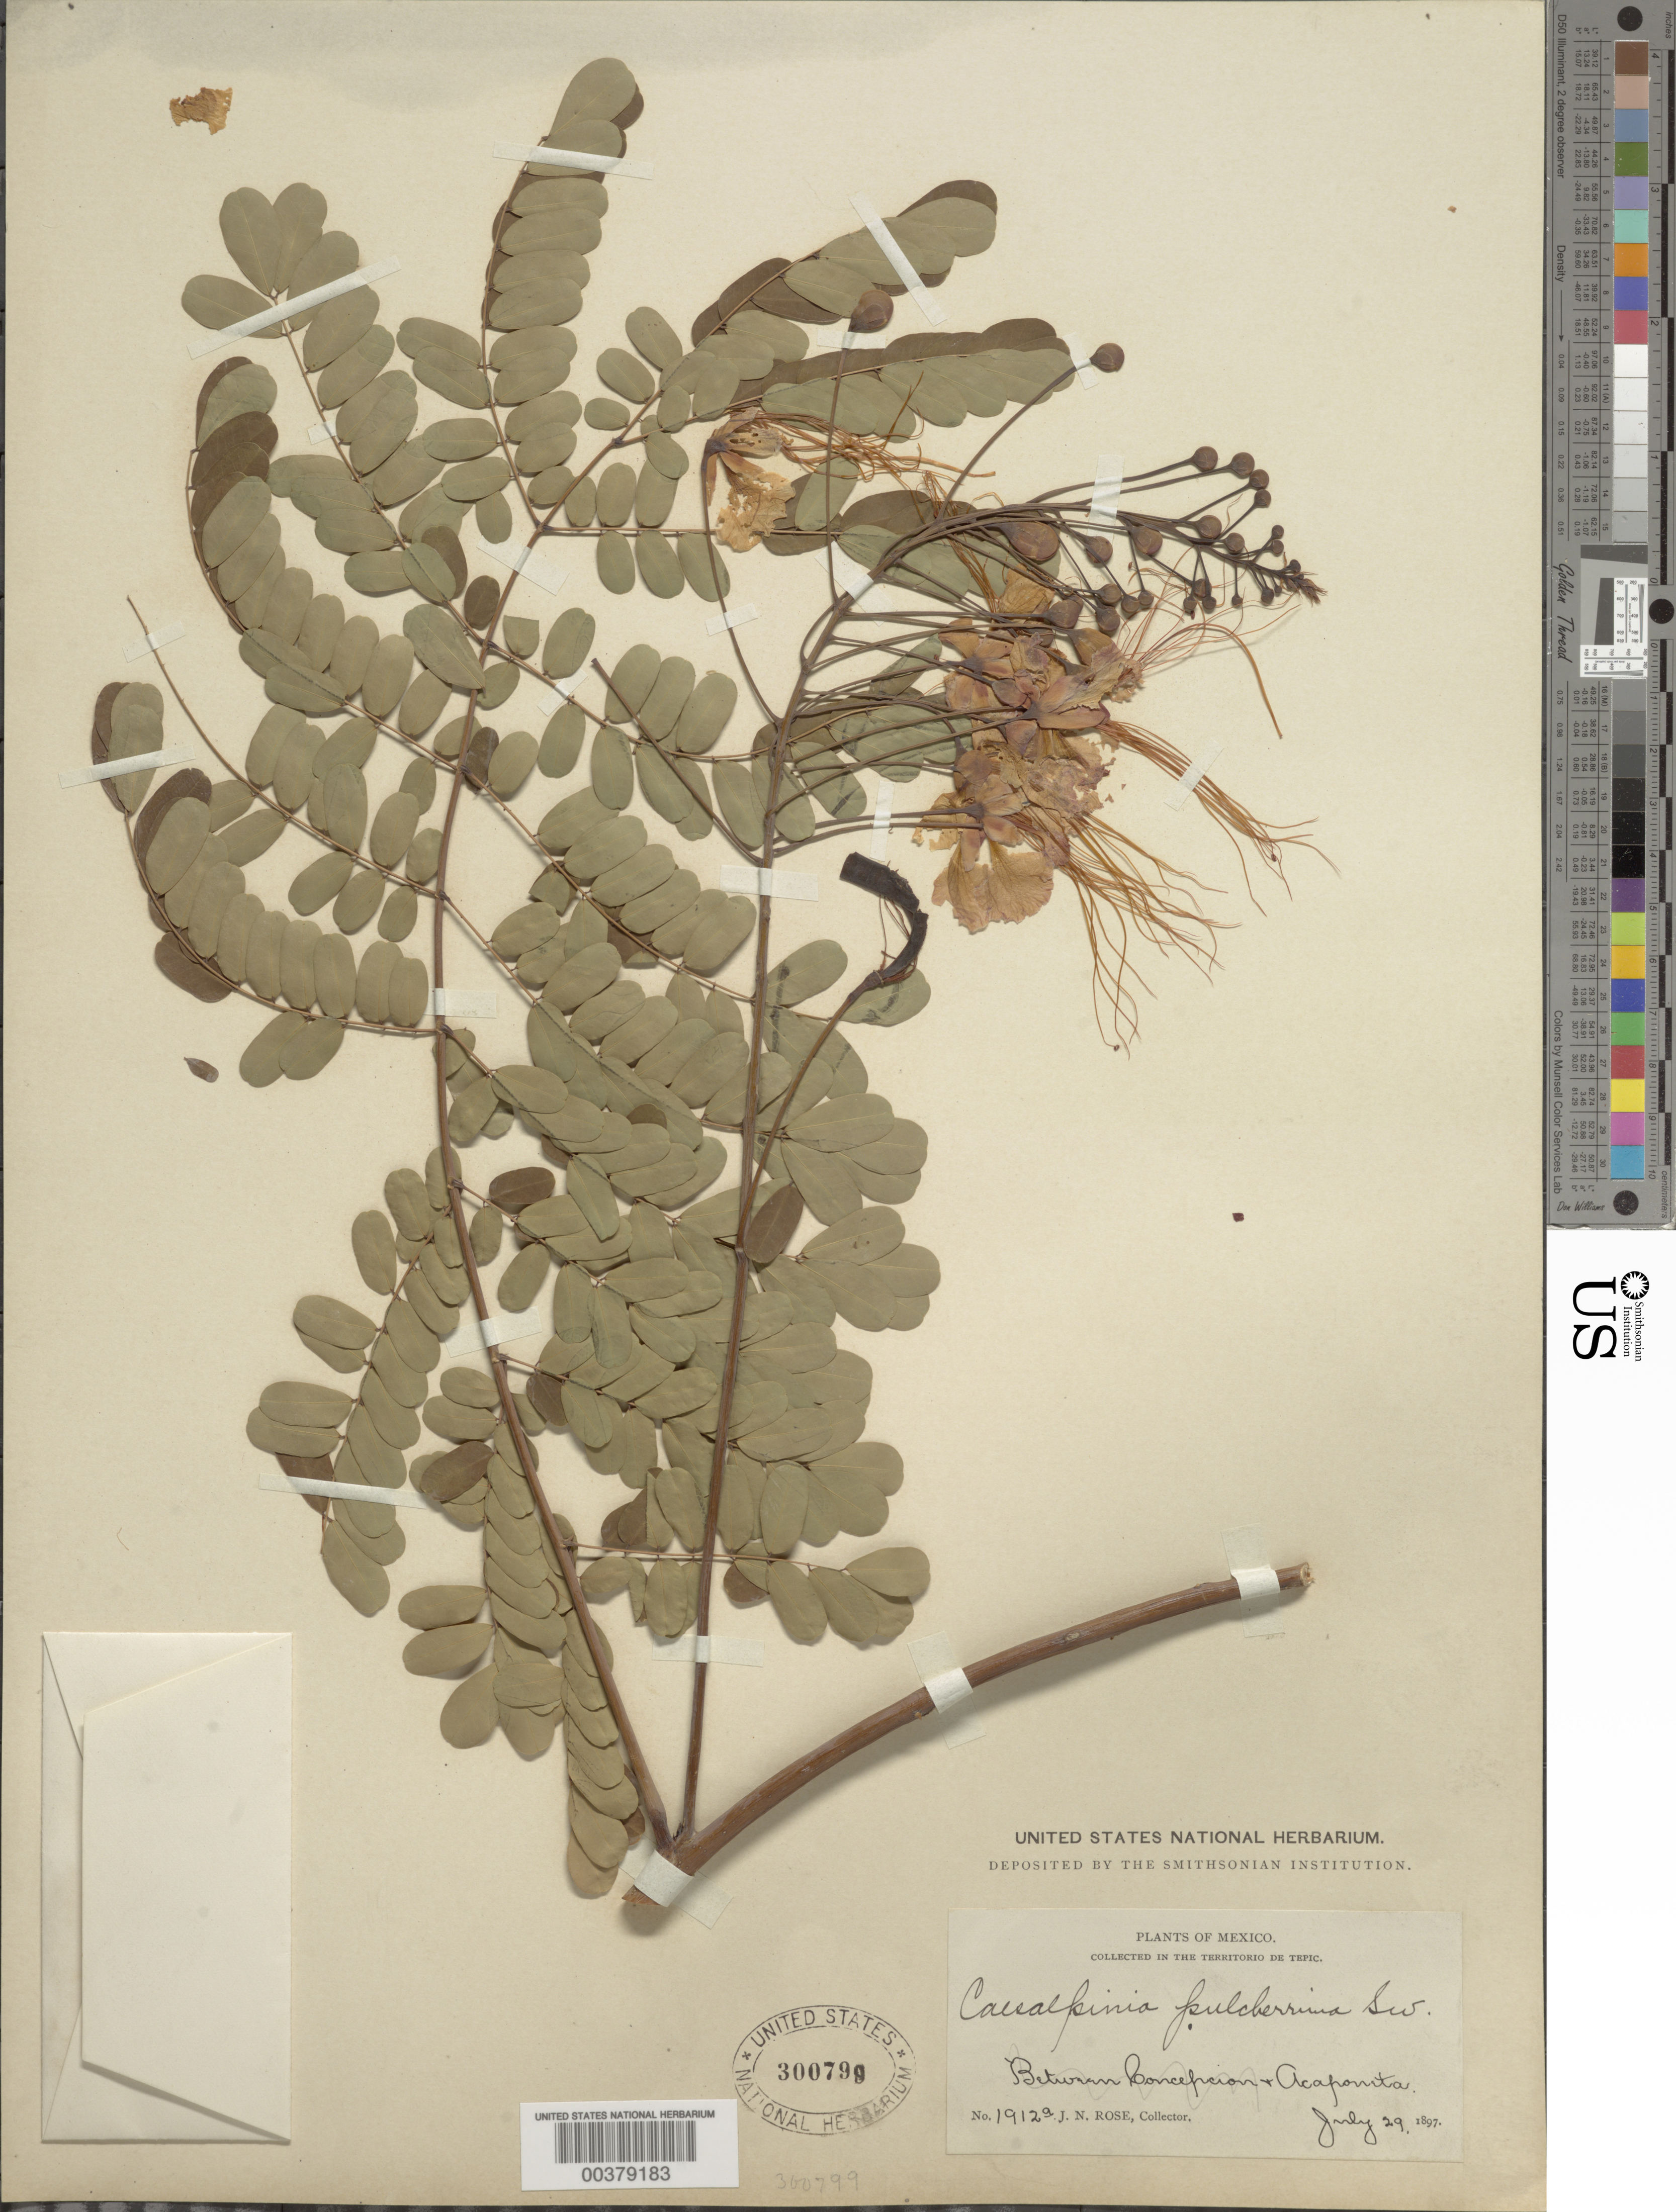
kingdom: Plantae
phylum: Tracheophyta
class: Magnoliopsida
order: Fabales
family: Fabaceae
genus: Caesalpinia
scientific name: Caesalpinia pulcherrima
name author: (L.) Sw.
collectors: J. N. Rose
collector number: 1912a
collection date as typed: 29 Jul 1897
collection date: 1897-07-29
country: Mexico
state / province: Nayarit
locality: Acaponita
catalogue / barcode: US 300799